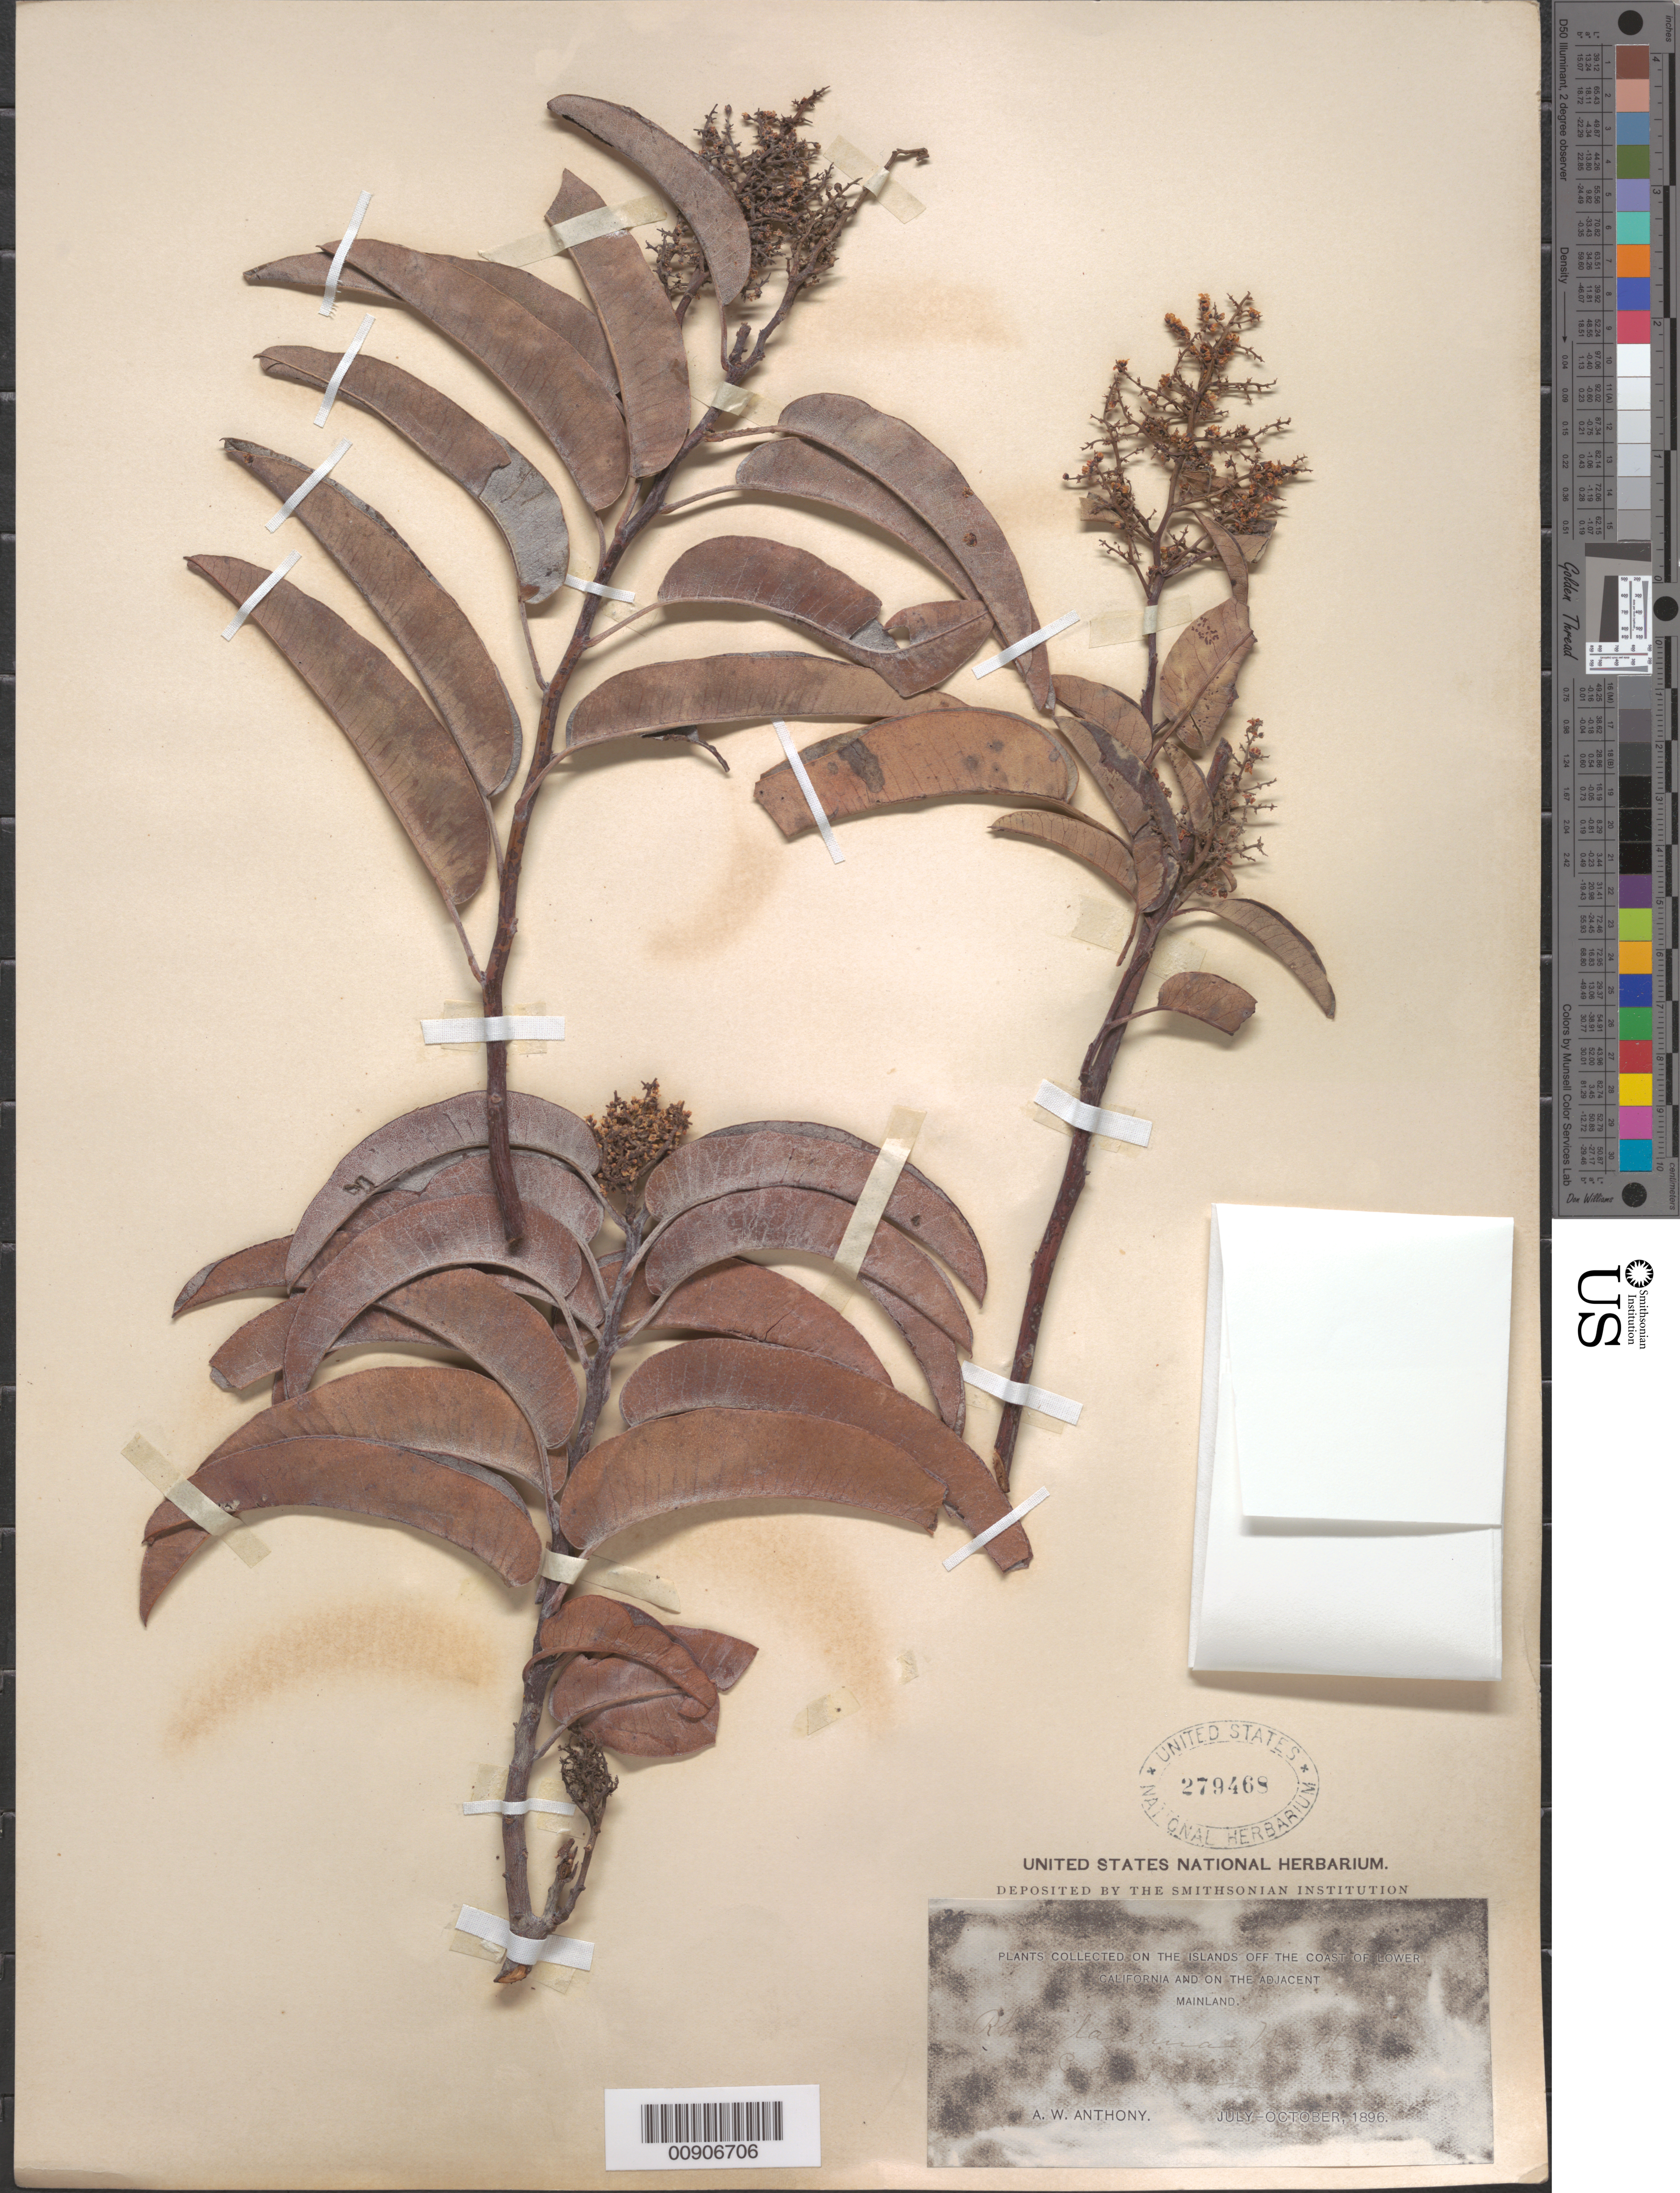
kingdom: Plantae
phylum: Tracheophyta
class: Magnoliopsida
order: Sapindales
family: Anacardiaceae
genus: Malosma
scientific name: Malosma laurina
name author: (Nutt.) Nutt. ex Abrams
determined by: Mitchell, John D.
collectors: A. W. Anthony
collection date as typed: Jul 1896 to -- Oct 1896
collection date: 1896-07/1896-10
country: Mexico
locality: Islands off the coast of Lower California and the adjacent mainland.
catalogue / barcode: US 279468